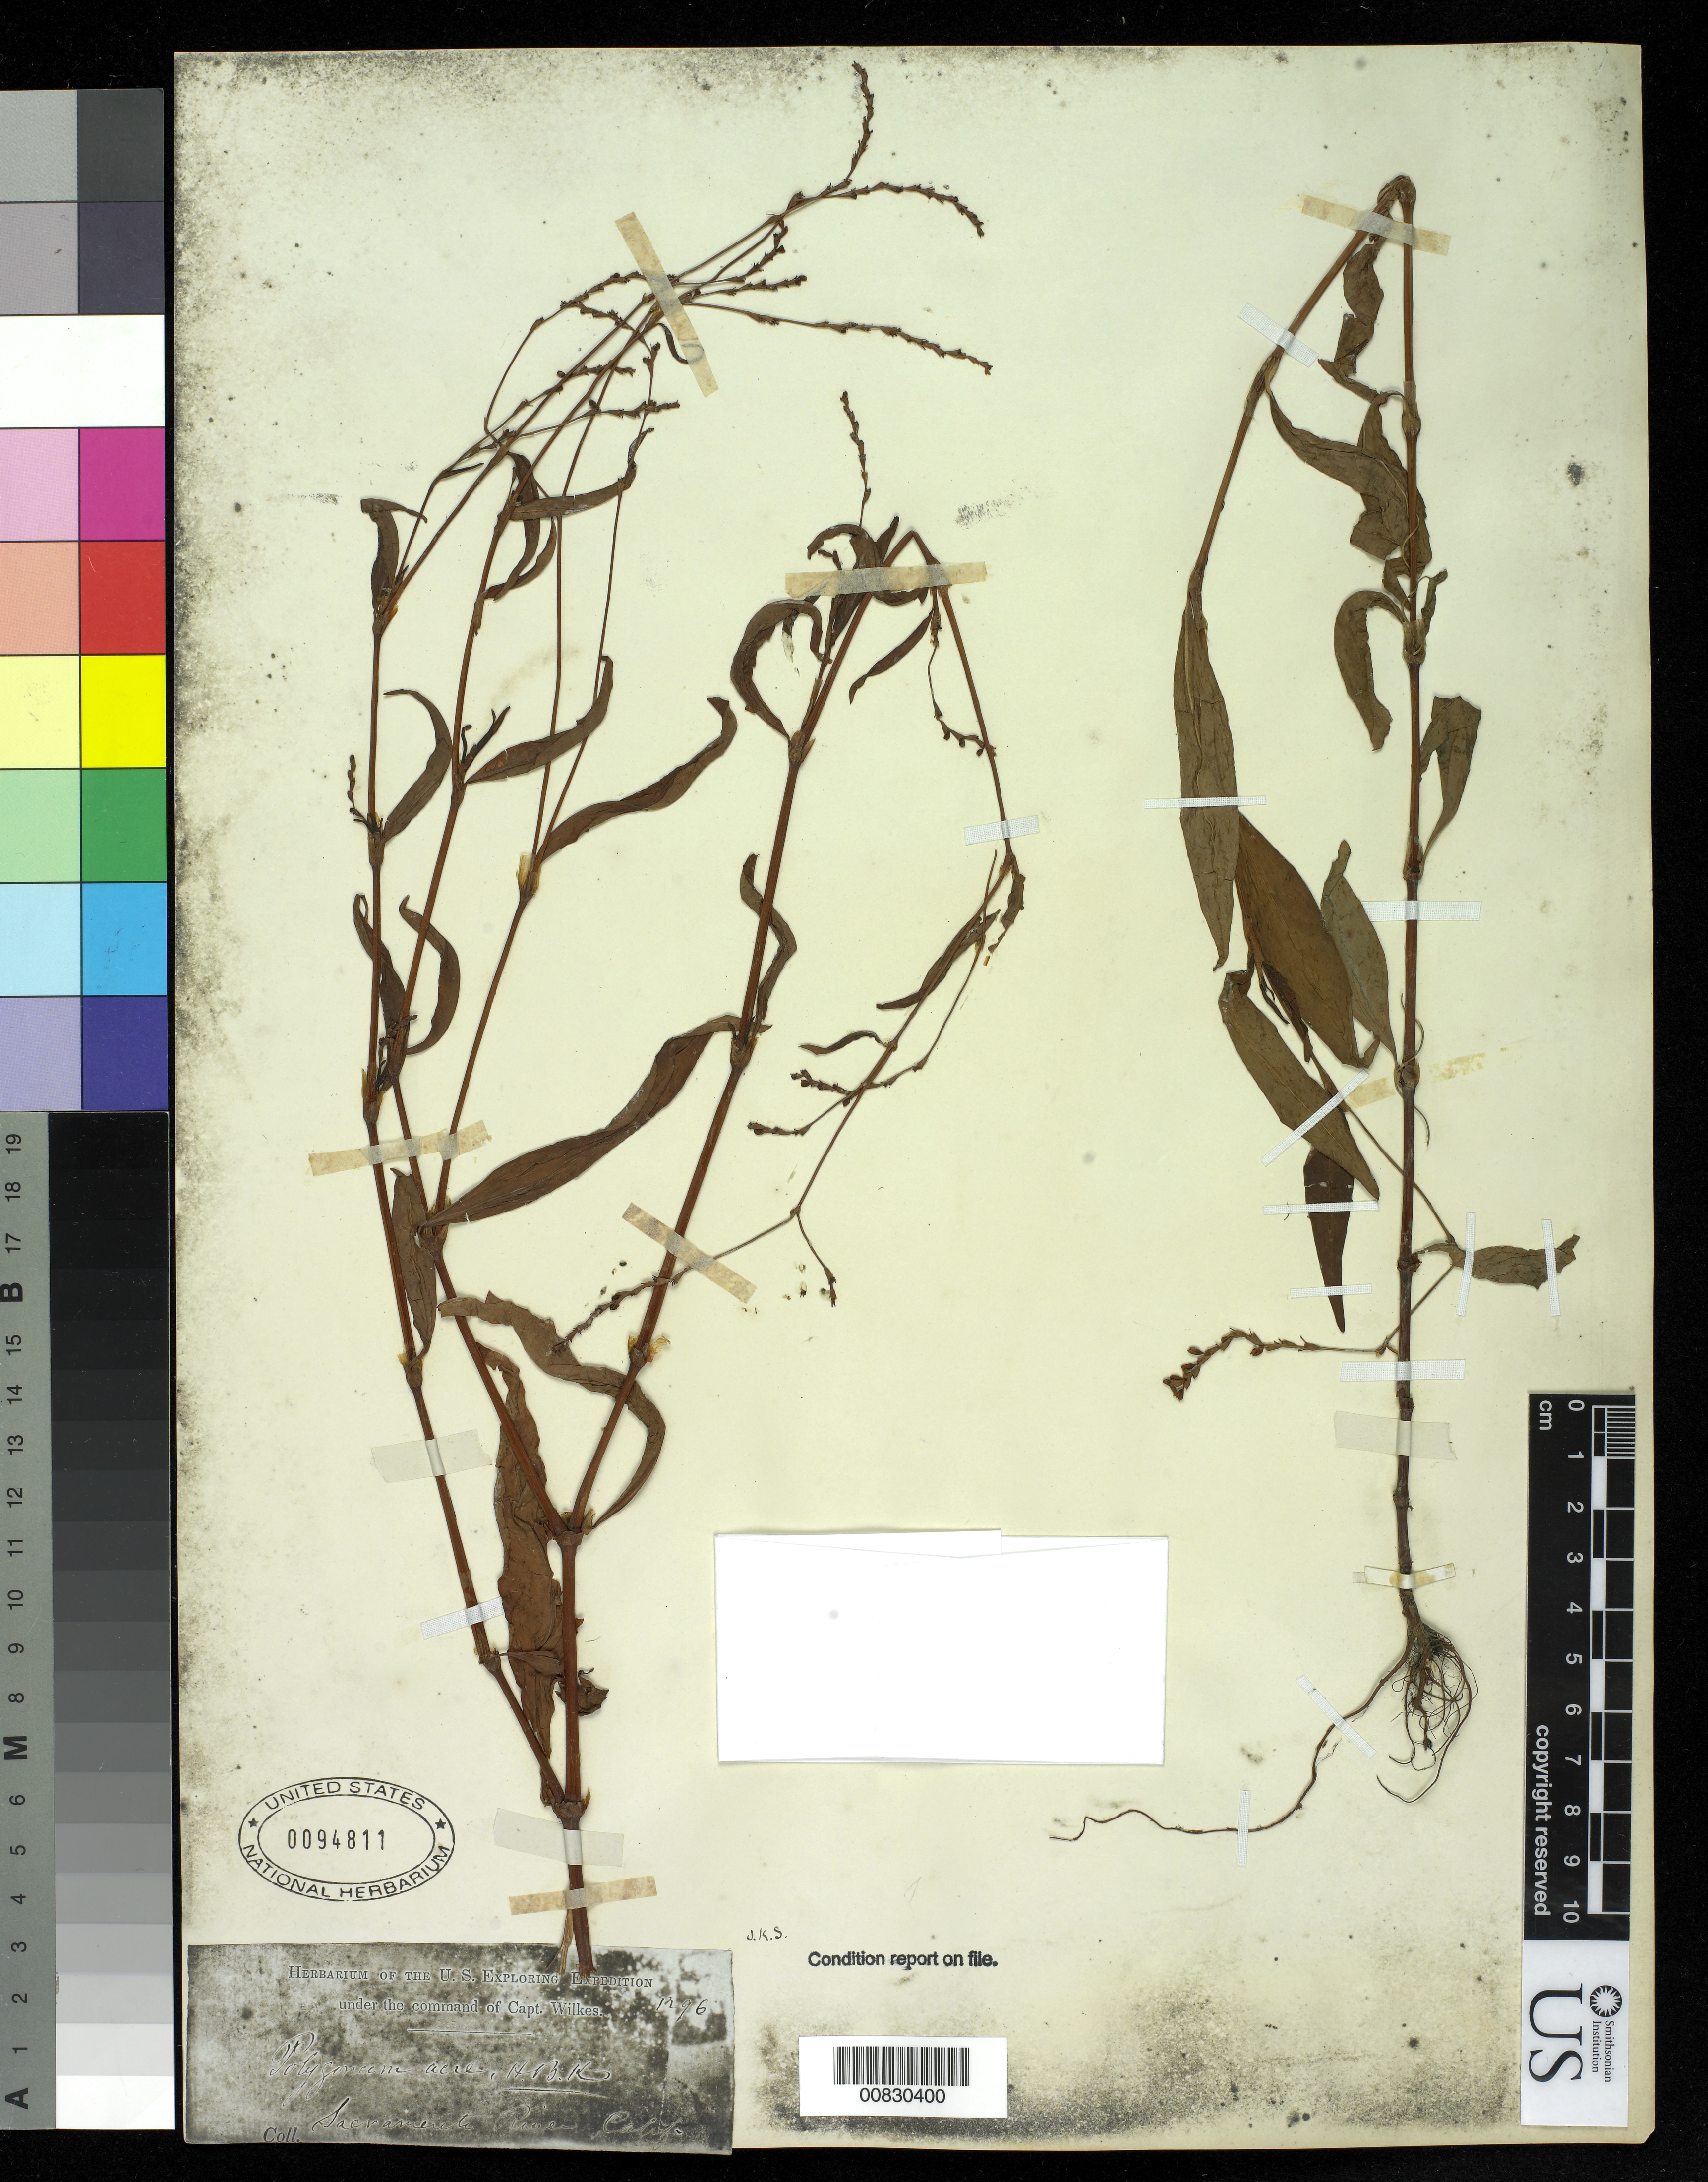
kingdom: Plantae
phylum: Tracheophyta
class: Magnoliopsida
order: Caryophyllales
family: Polygonaceae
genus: Persicaria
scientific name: Persicaria punctata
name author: (Elliott) Small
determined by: Atha, D. E.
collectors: Wilkes Explor. Exped.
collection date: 1838/1842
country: United States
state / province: California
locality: Sacramento River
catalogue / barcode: US 94811